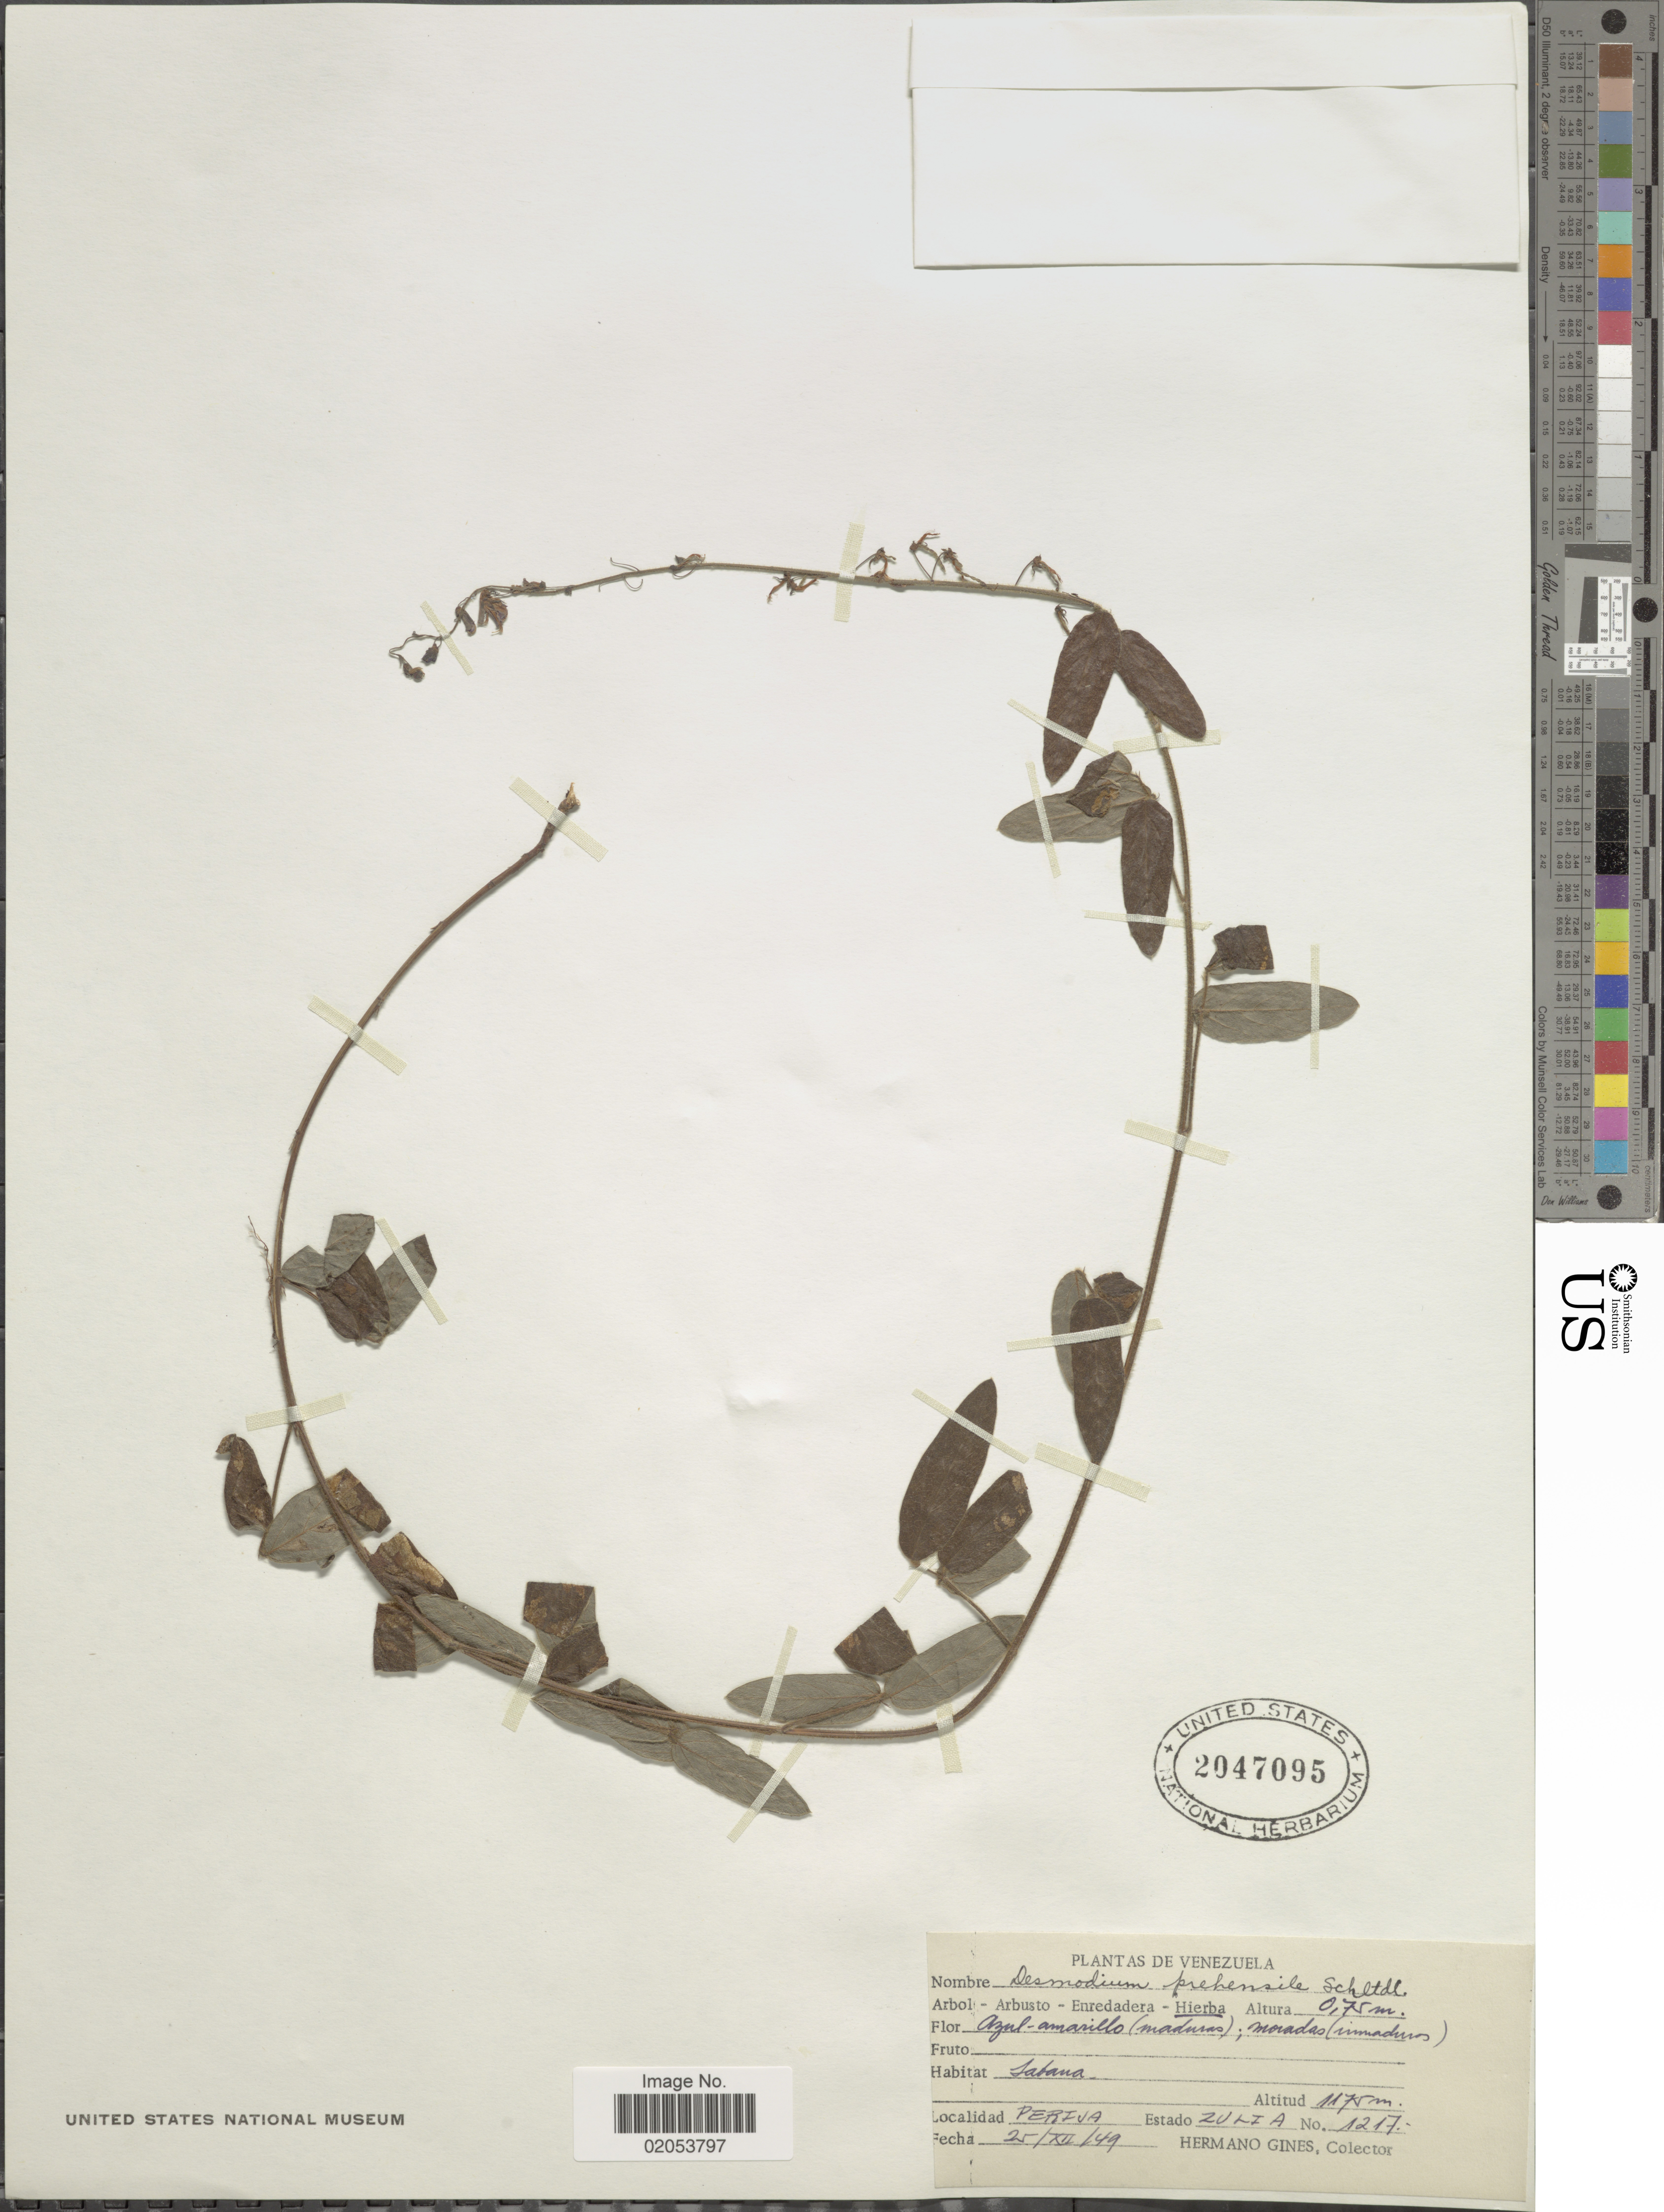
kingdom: Plantae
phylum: Tracheophyta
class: Magnoliopsida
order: Fabales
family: Fabaceae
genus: Desmodium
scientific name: Desmodium prehensile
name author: Schltdl.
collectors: Bro. Gines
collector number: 1217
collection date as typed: Transcribed d/m/y: 25/7/49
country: Venezuela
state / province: Zulia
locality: Perija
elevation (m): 1175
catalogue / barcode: US 2047095